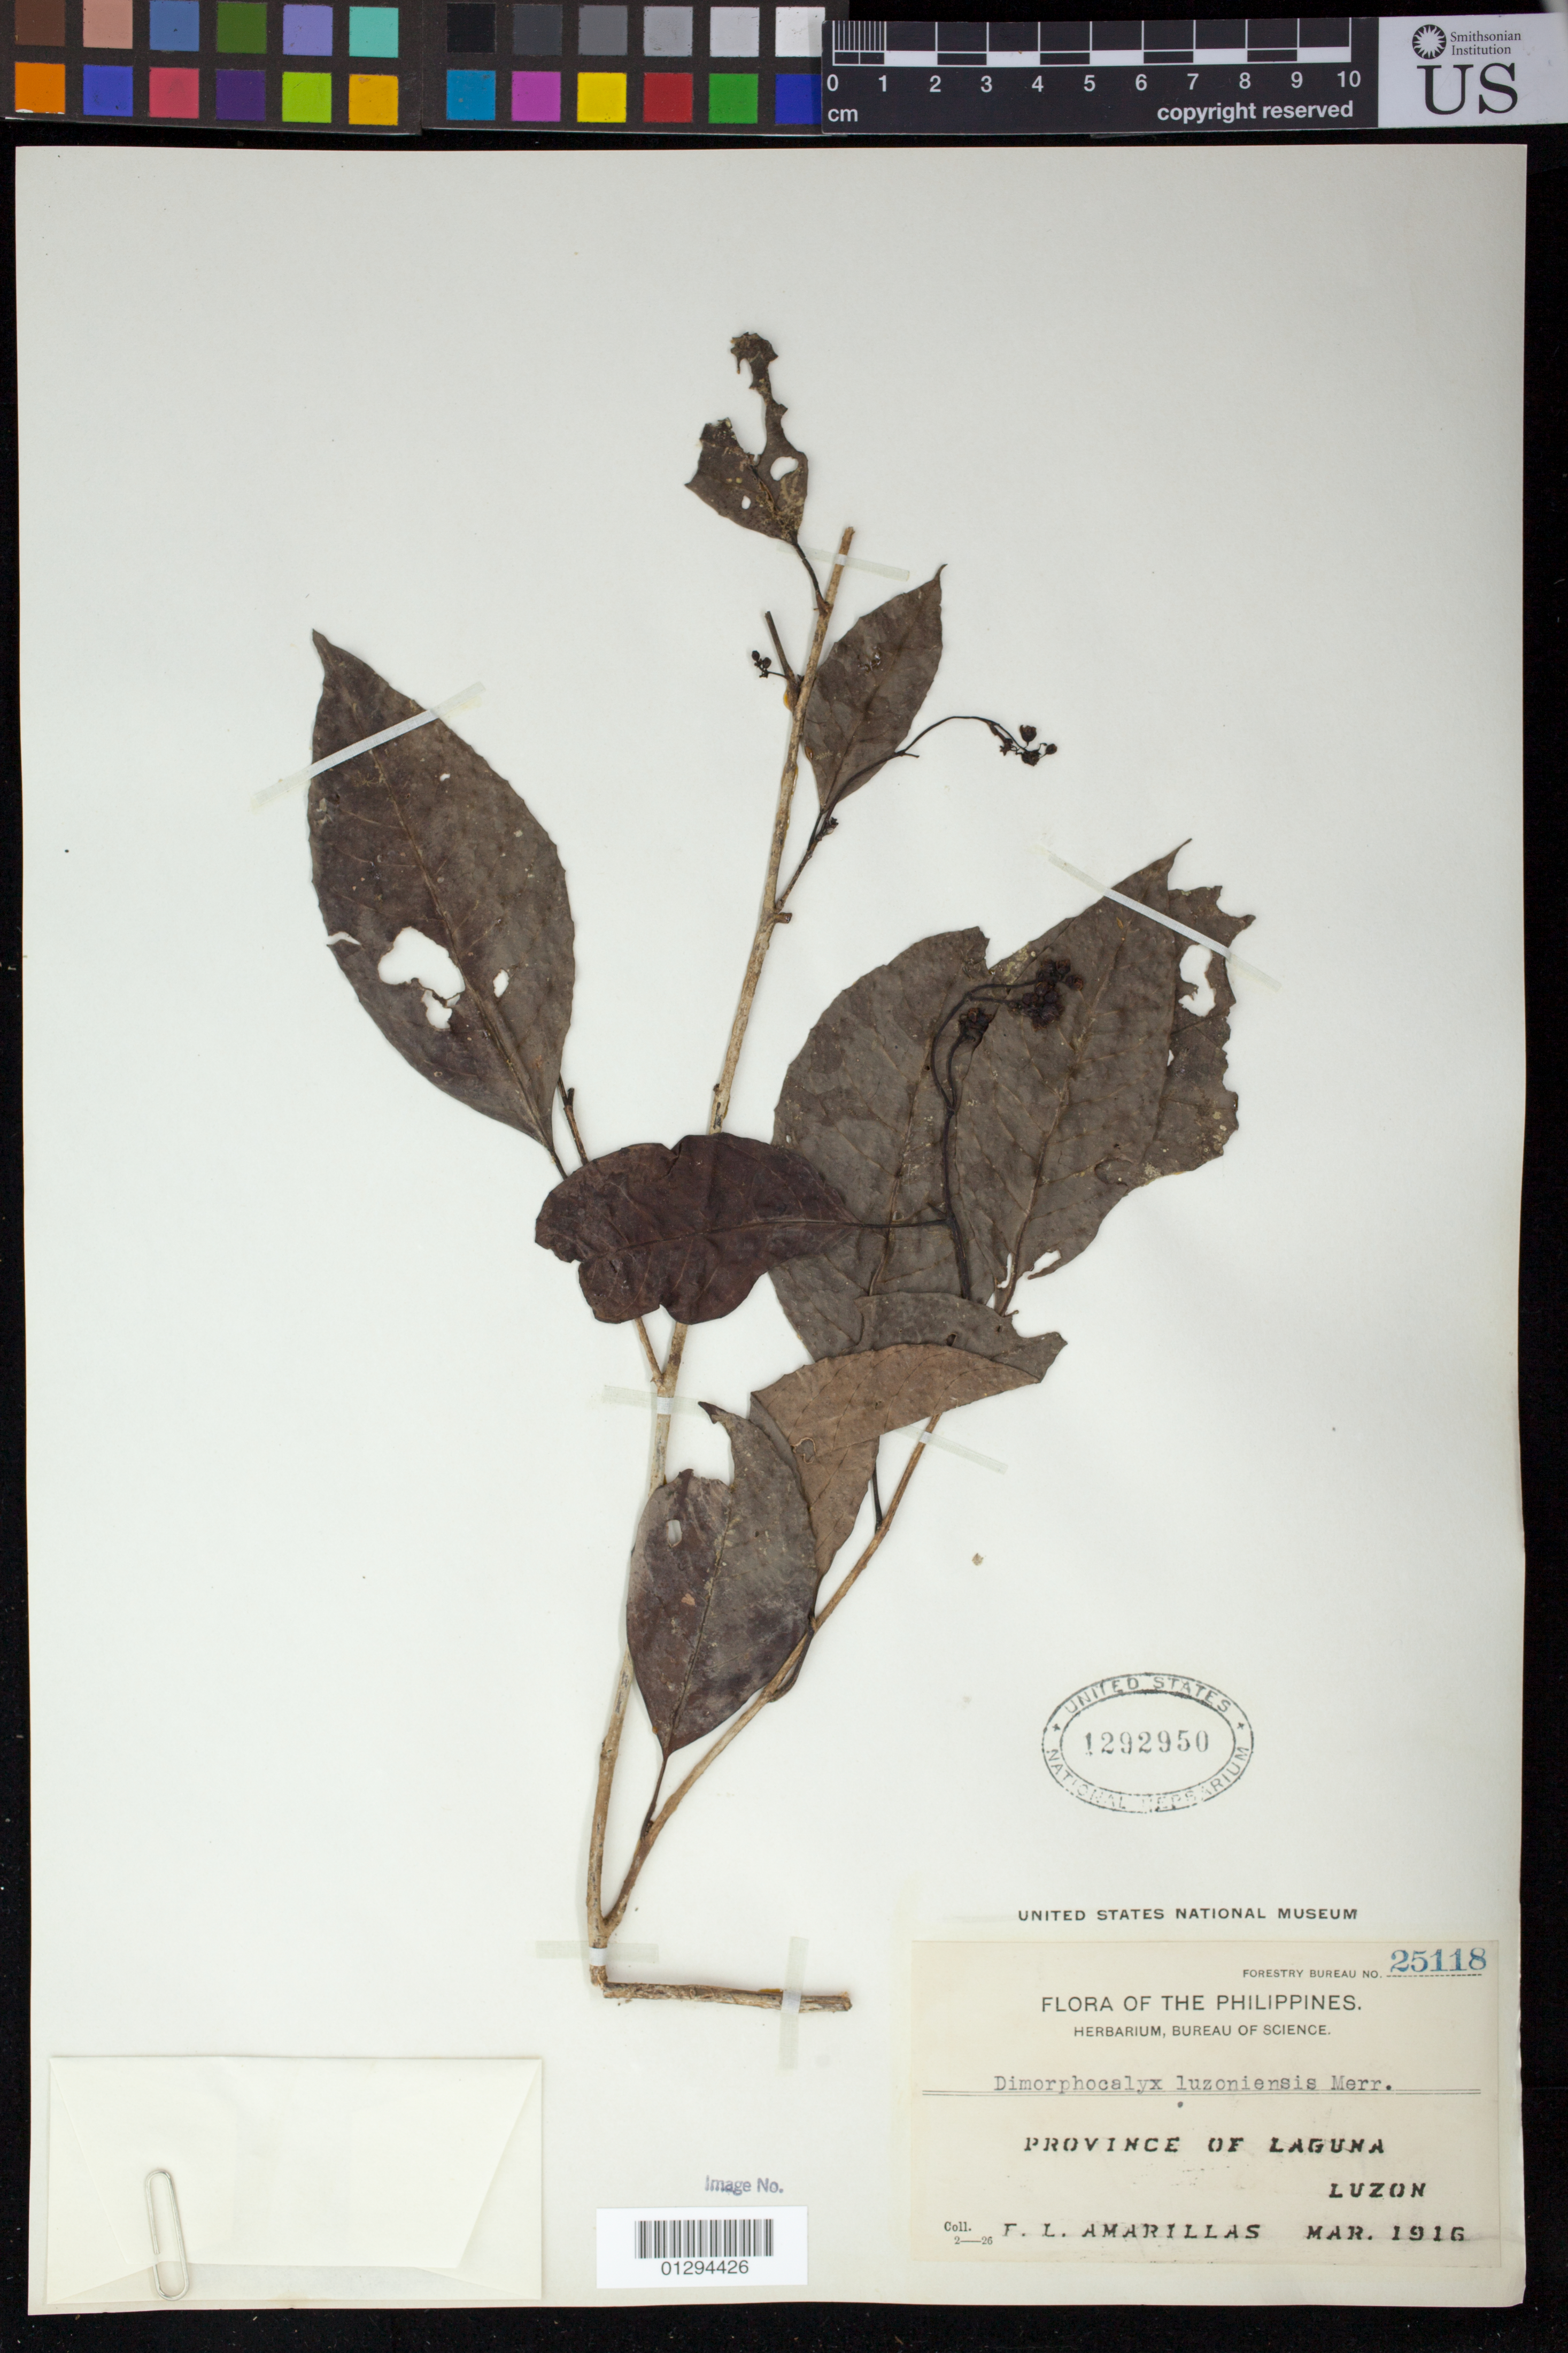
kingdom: Plantae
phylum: Tracheophyta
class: Magnoliopsida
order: Malpighiales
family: Euphorbiaceae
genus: Dimorphocalyx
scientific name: Dimorphocalyx luzoniensis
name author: Merr.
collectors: F. Amarillas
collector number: For. Bur. 25118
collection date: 1916-03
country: Philippines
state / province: Calabarzon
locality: Province of Laguna, Luzon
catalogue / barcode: US 1292950